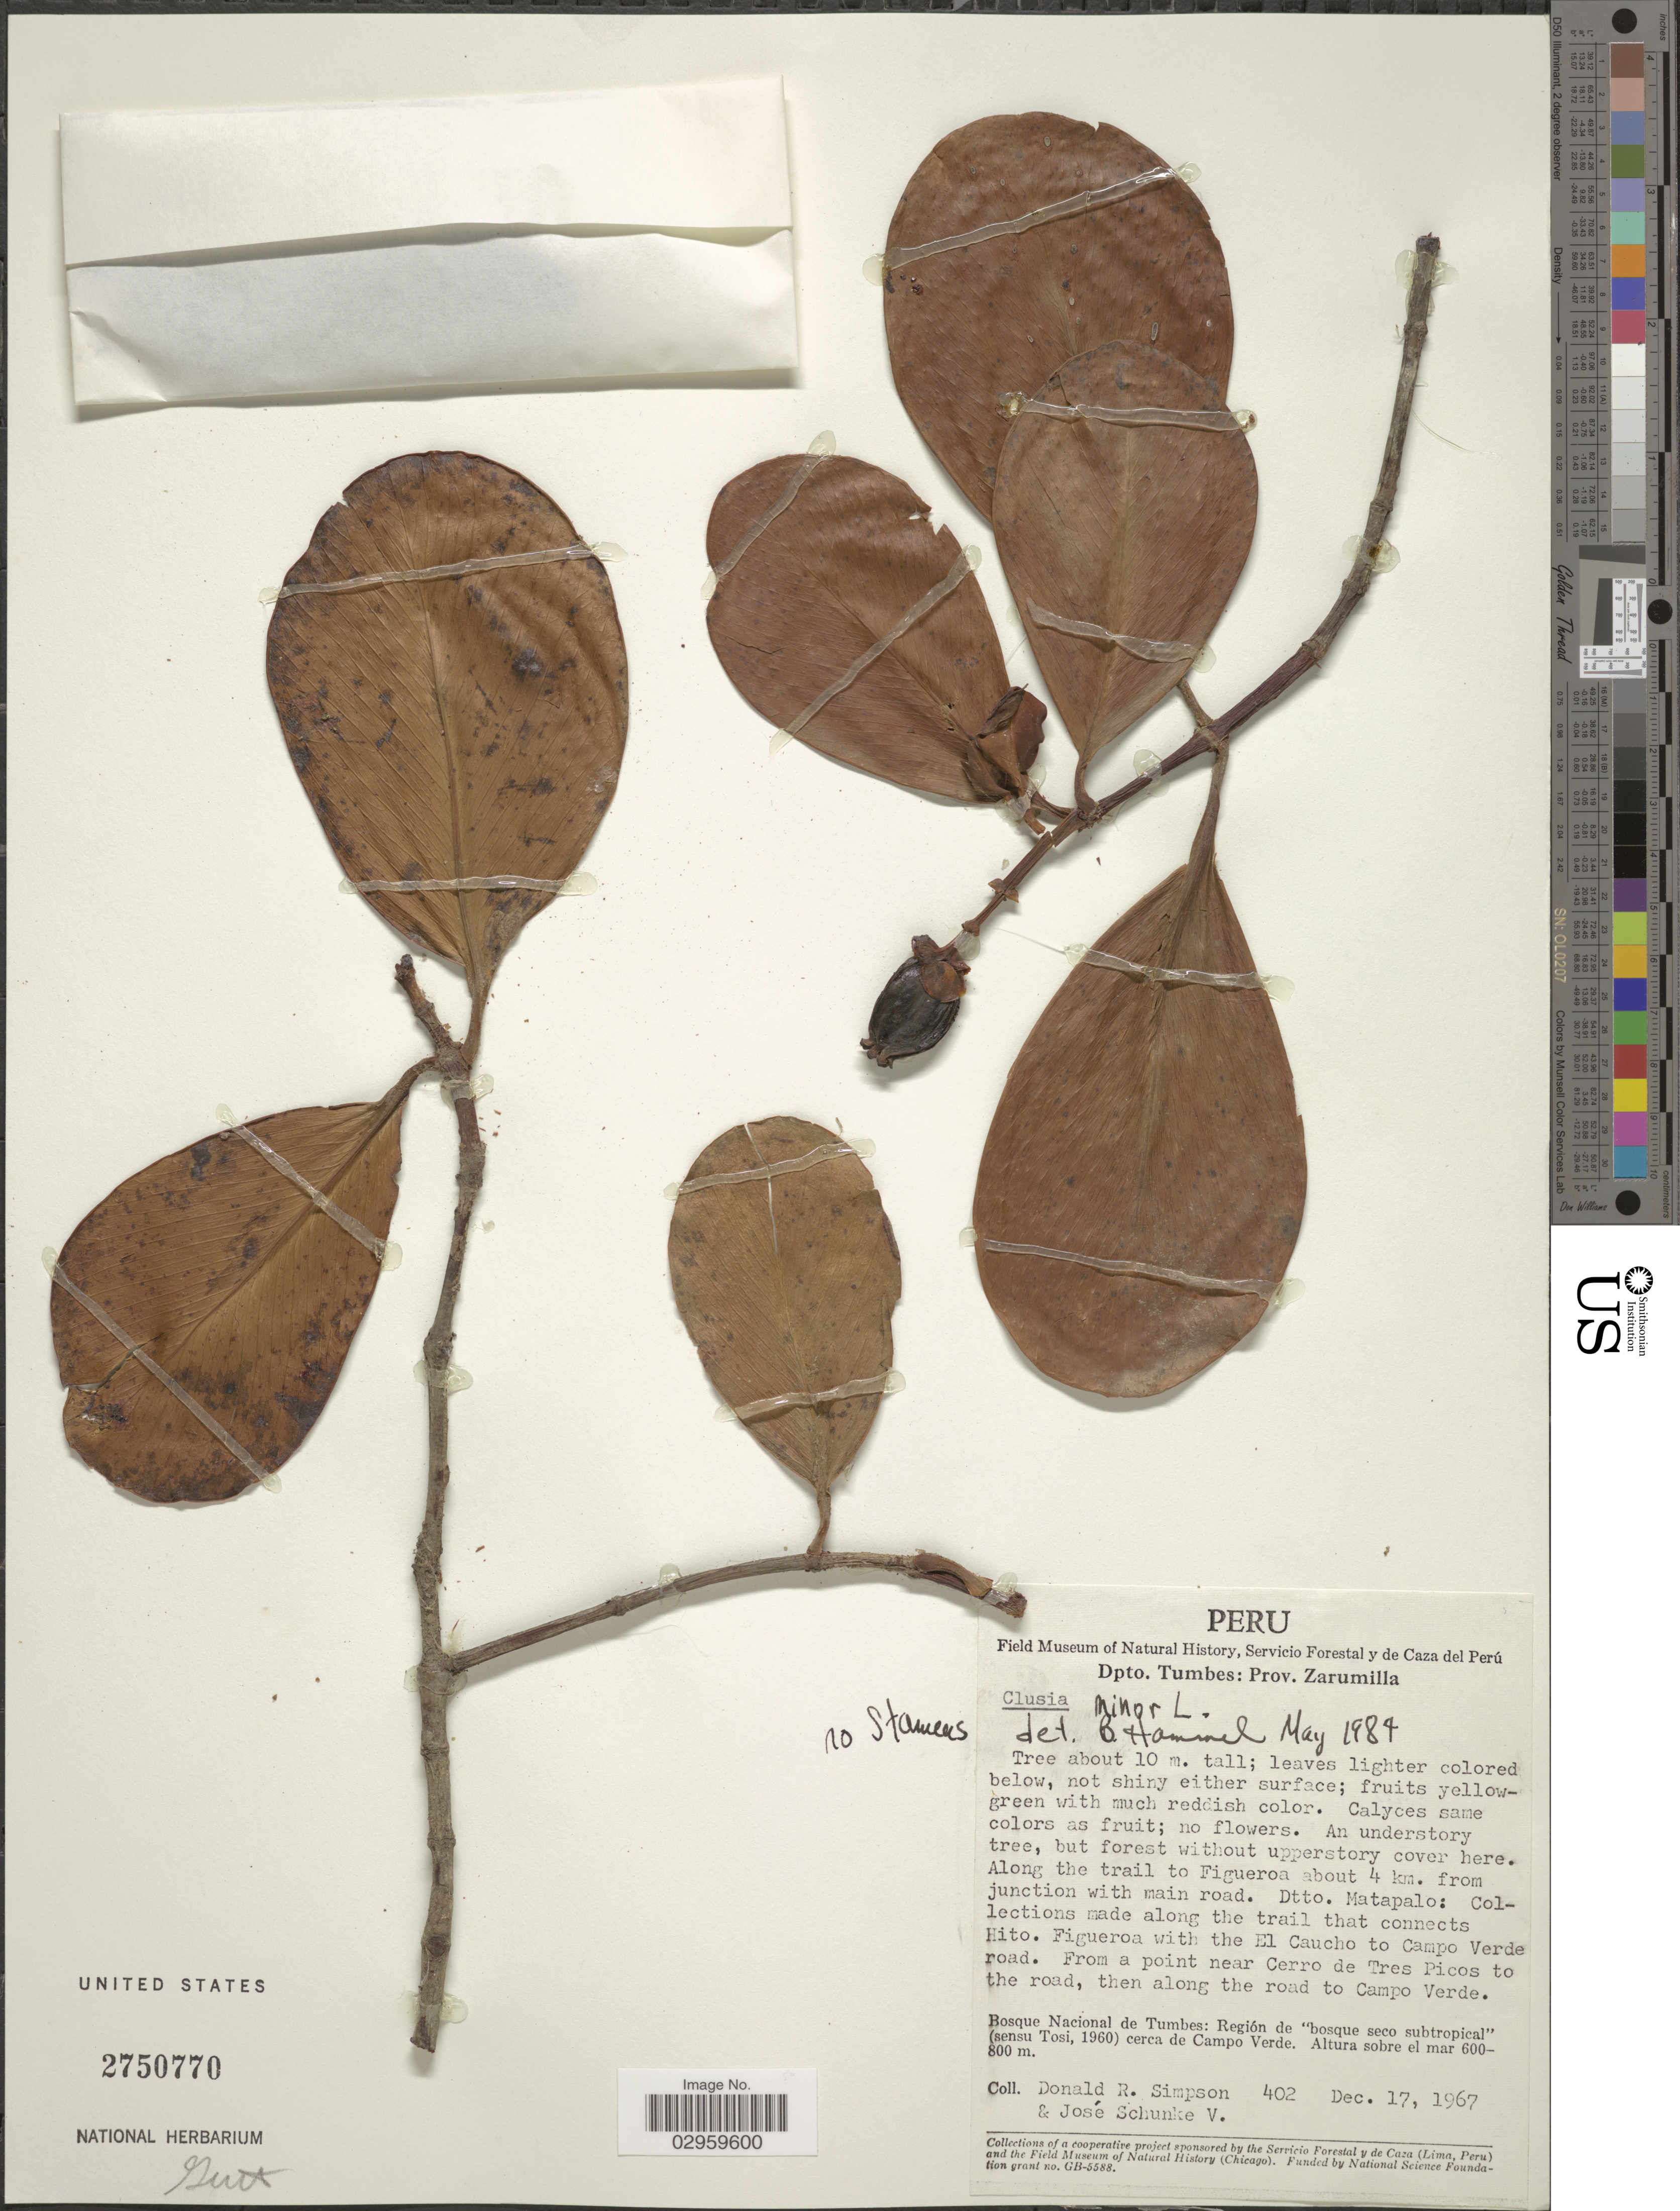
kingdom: Plantae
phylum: Tracheophyta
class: Magnoliopsida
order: Malpighiales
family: Clusiaceae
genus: Clusia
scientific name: Clusia minor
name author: L.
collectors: D. R. Simpson & J. Schunke Vigo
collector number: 402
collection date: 1967-12-17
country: Peru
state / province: Tumbes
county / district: Zarumilla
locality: Dpto. Tumbes: Prov. Zarumilla. Along the trail to Figueroa about 4 km. from junction with main road. Dtto. Matapalo: Collections made along the trail that connects Hito. Figueroa with the El Caucho to Campo Verde road. From a point near Cerro de Tres Picos to the road, then along the road to Campo Verde. Bosque Nacional de Tumbes: Región de "bosque seco subtropical"(sensu Tosi, 1960) cerca de Campo Verde.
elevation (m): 600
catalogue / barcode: US 2750770